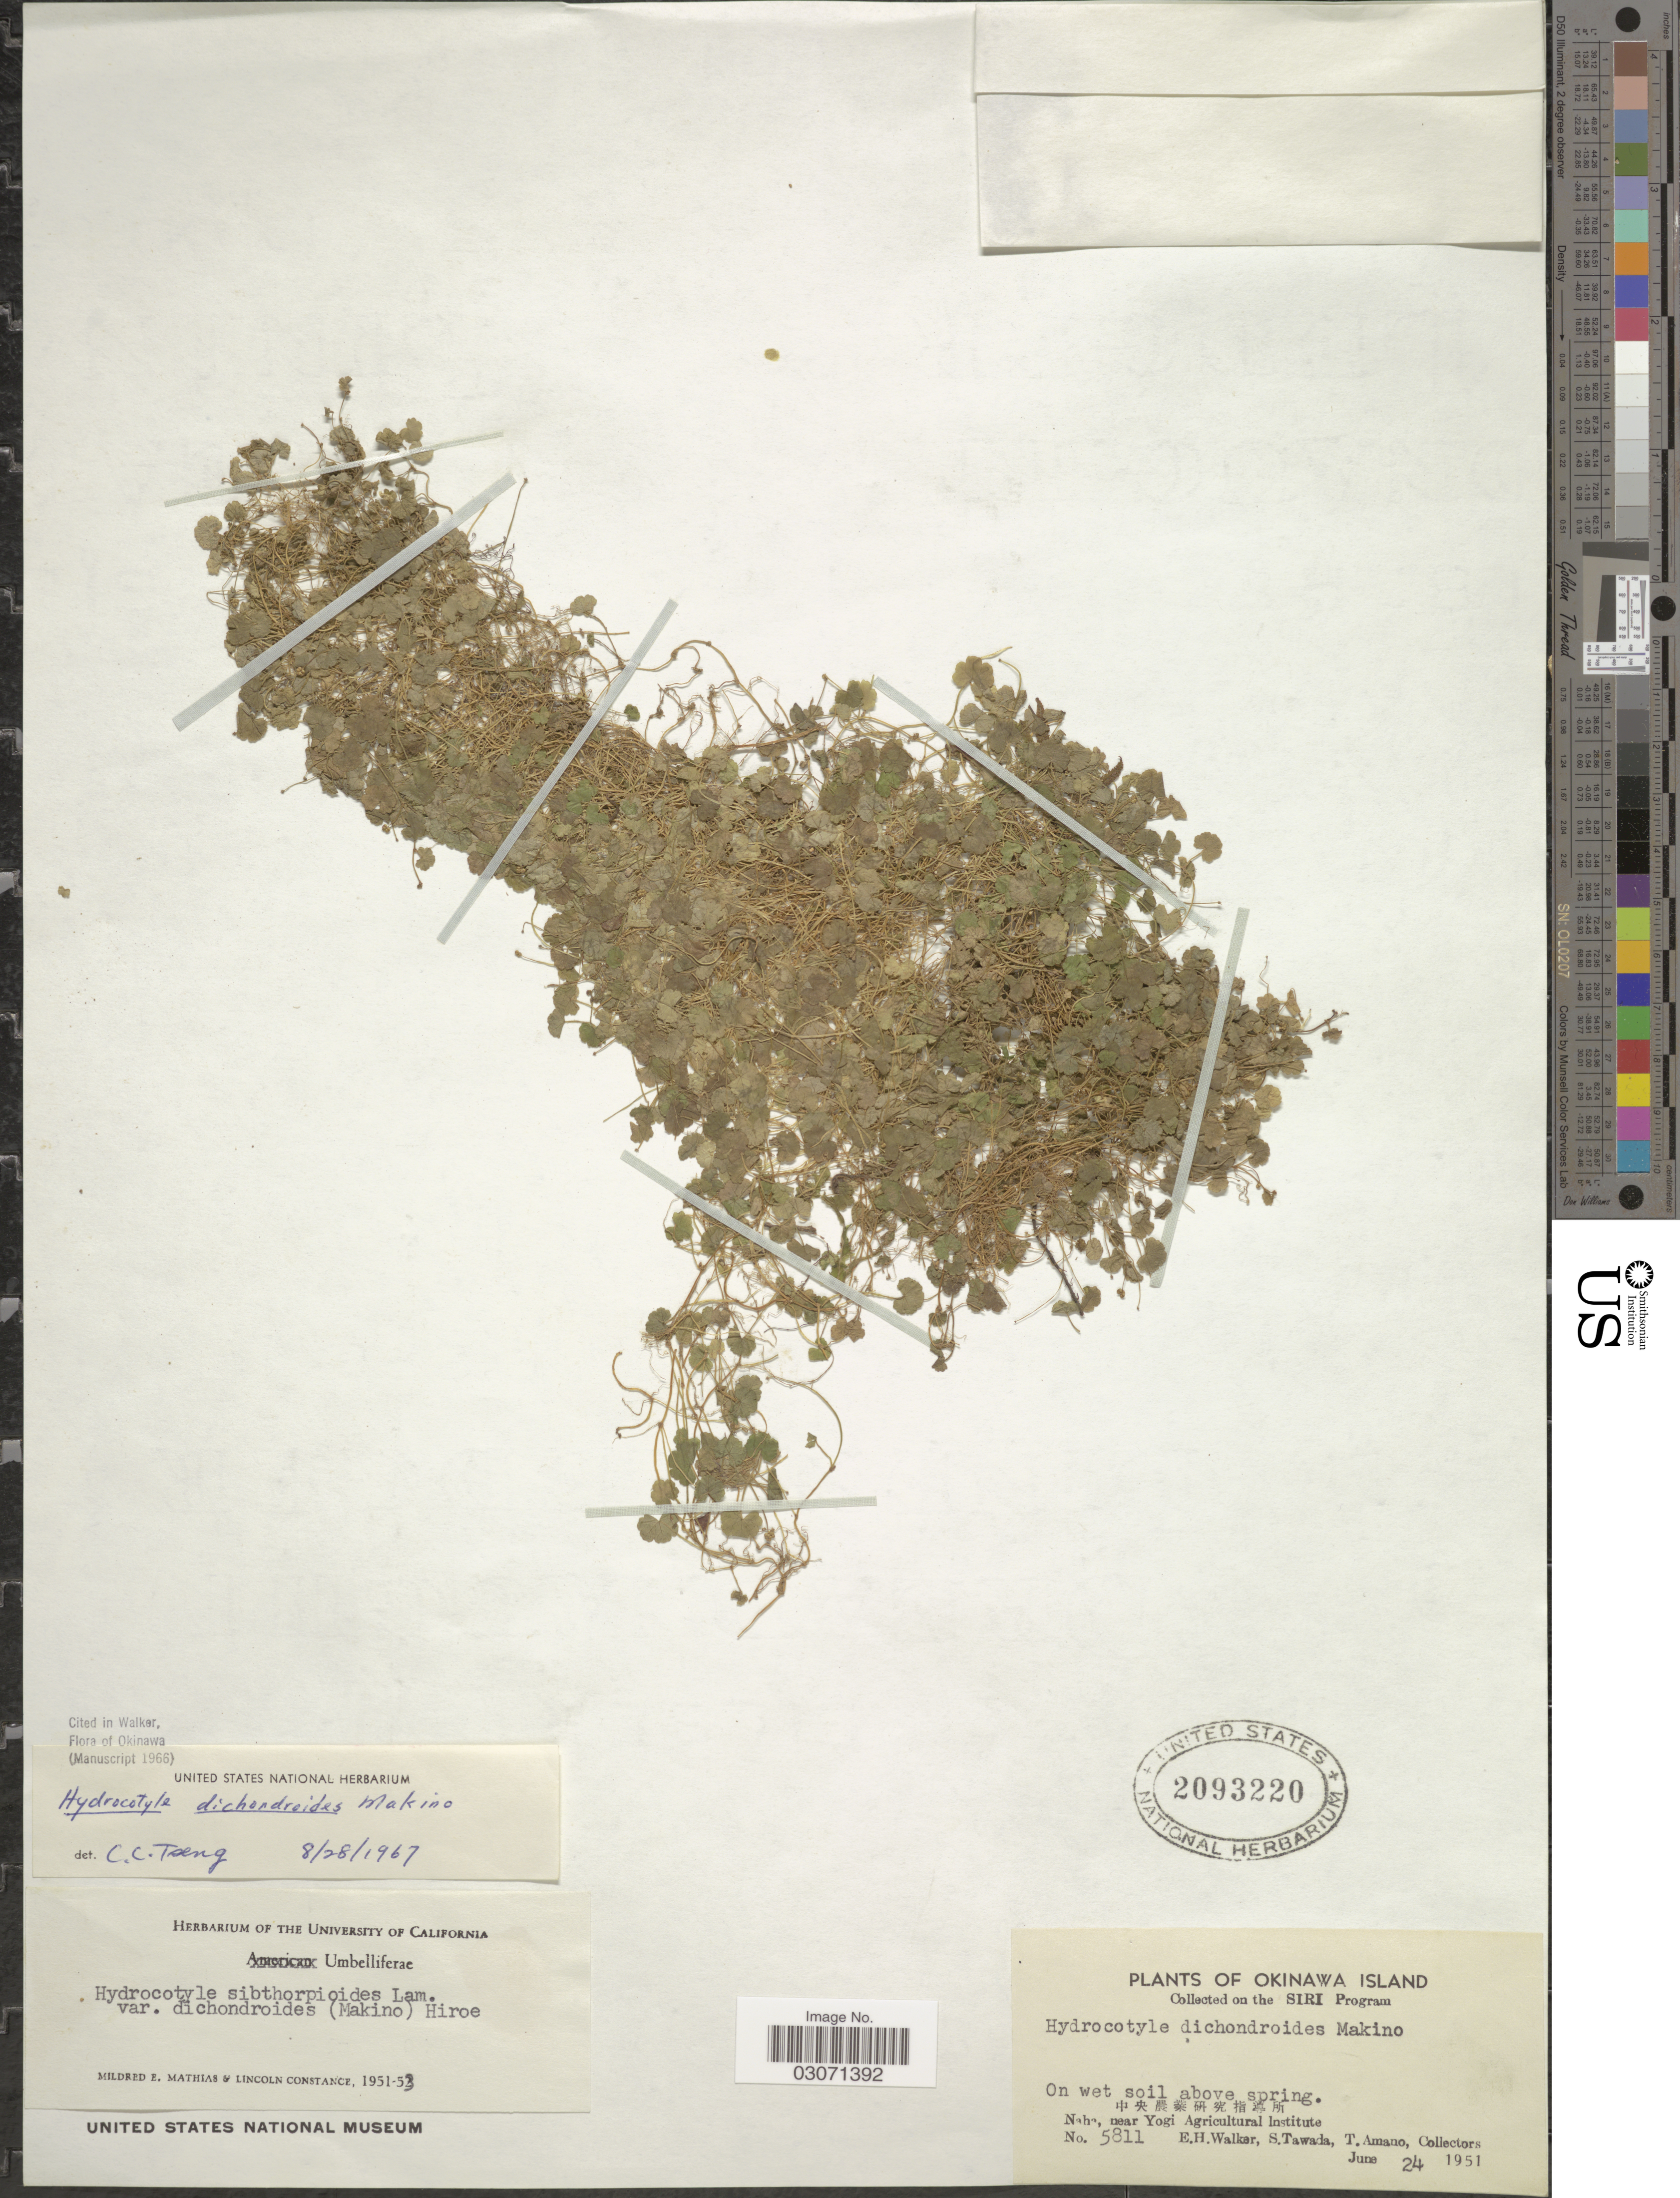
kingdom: Plantae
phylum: Tracheophyta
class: Magnoliopsida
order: Apiales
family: Araliaceae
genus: Hydrocotyle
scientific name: Hydrocotyle dichondroides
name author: Makino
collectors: E. H. Walker, S. Tawada & T. Amano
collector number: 5811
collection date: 1951-06-24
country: Japan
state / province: Okinawa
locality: Naha, near Yogi Agricultural Institute.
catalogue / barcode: US 2093220